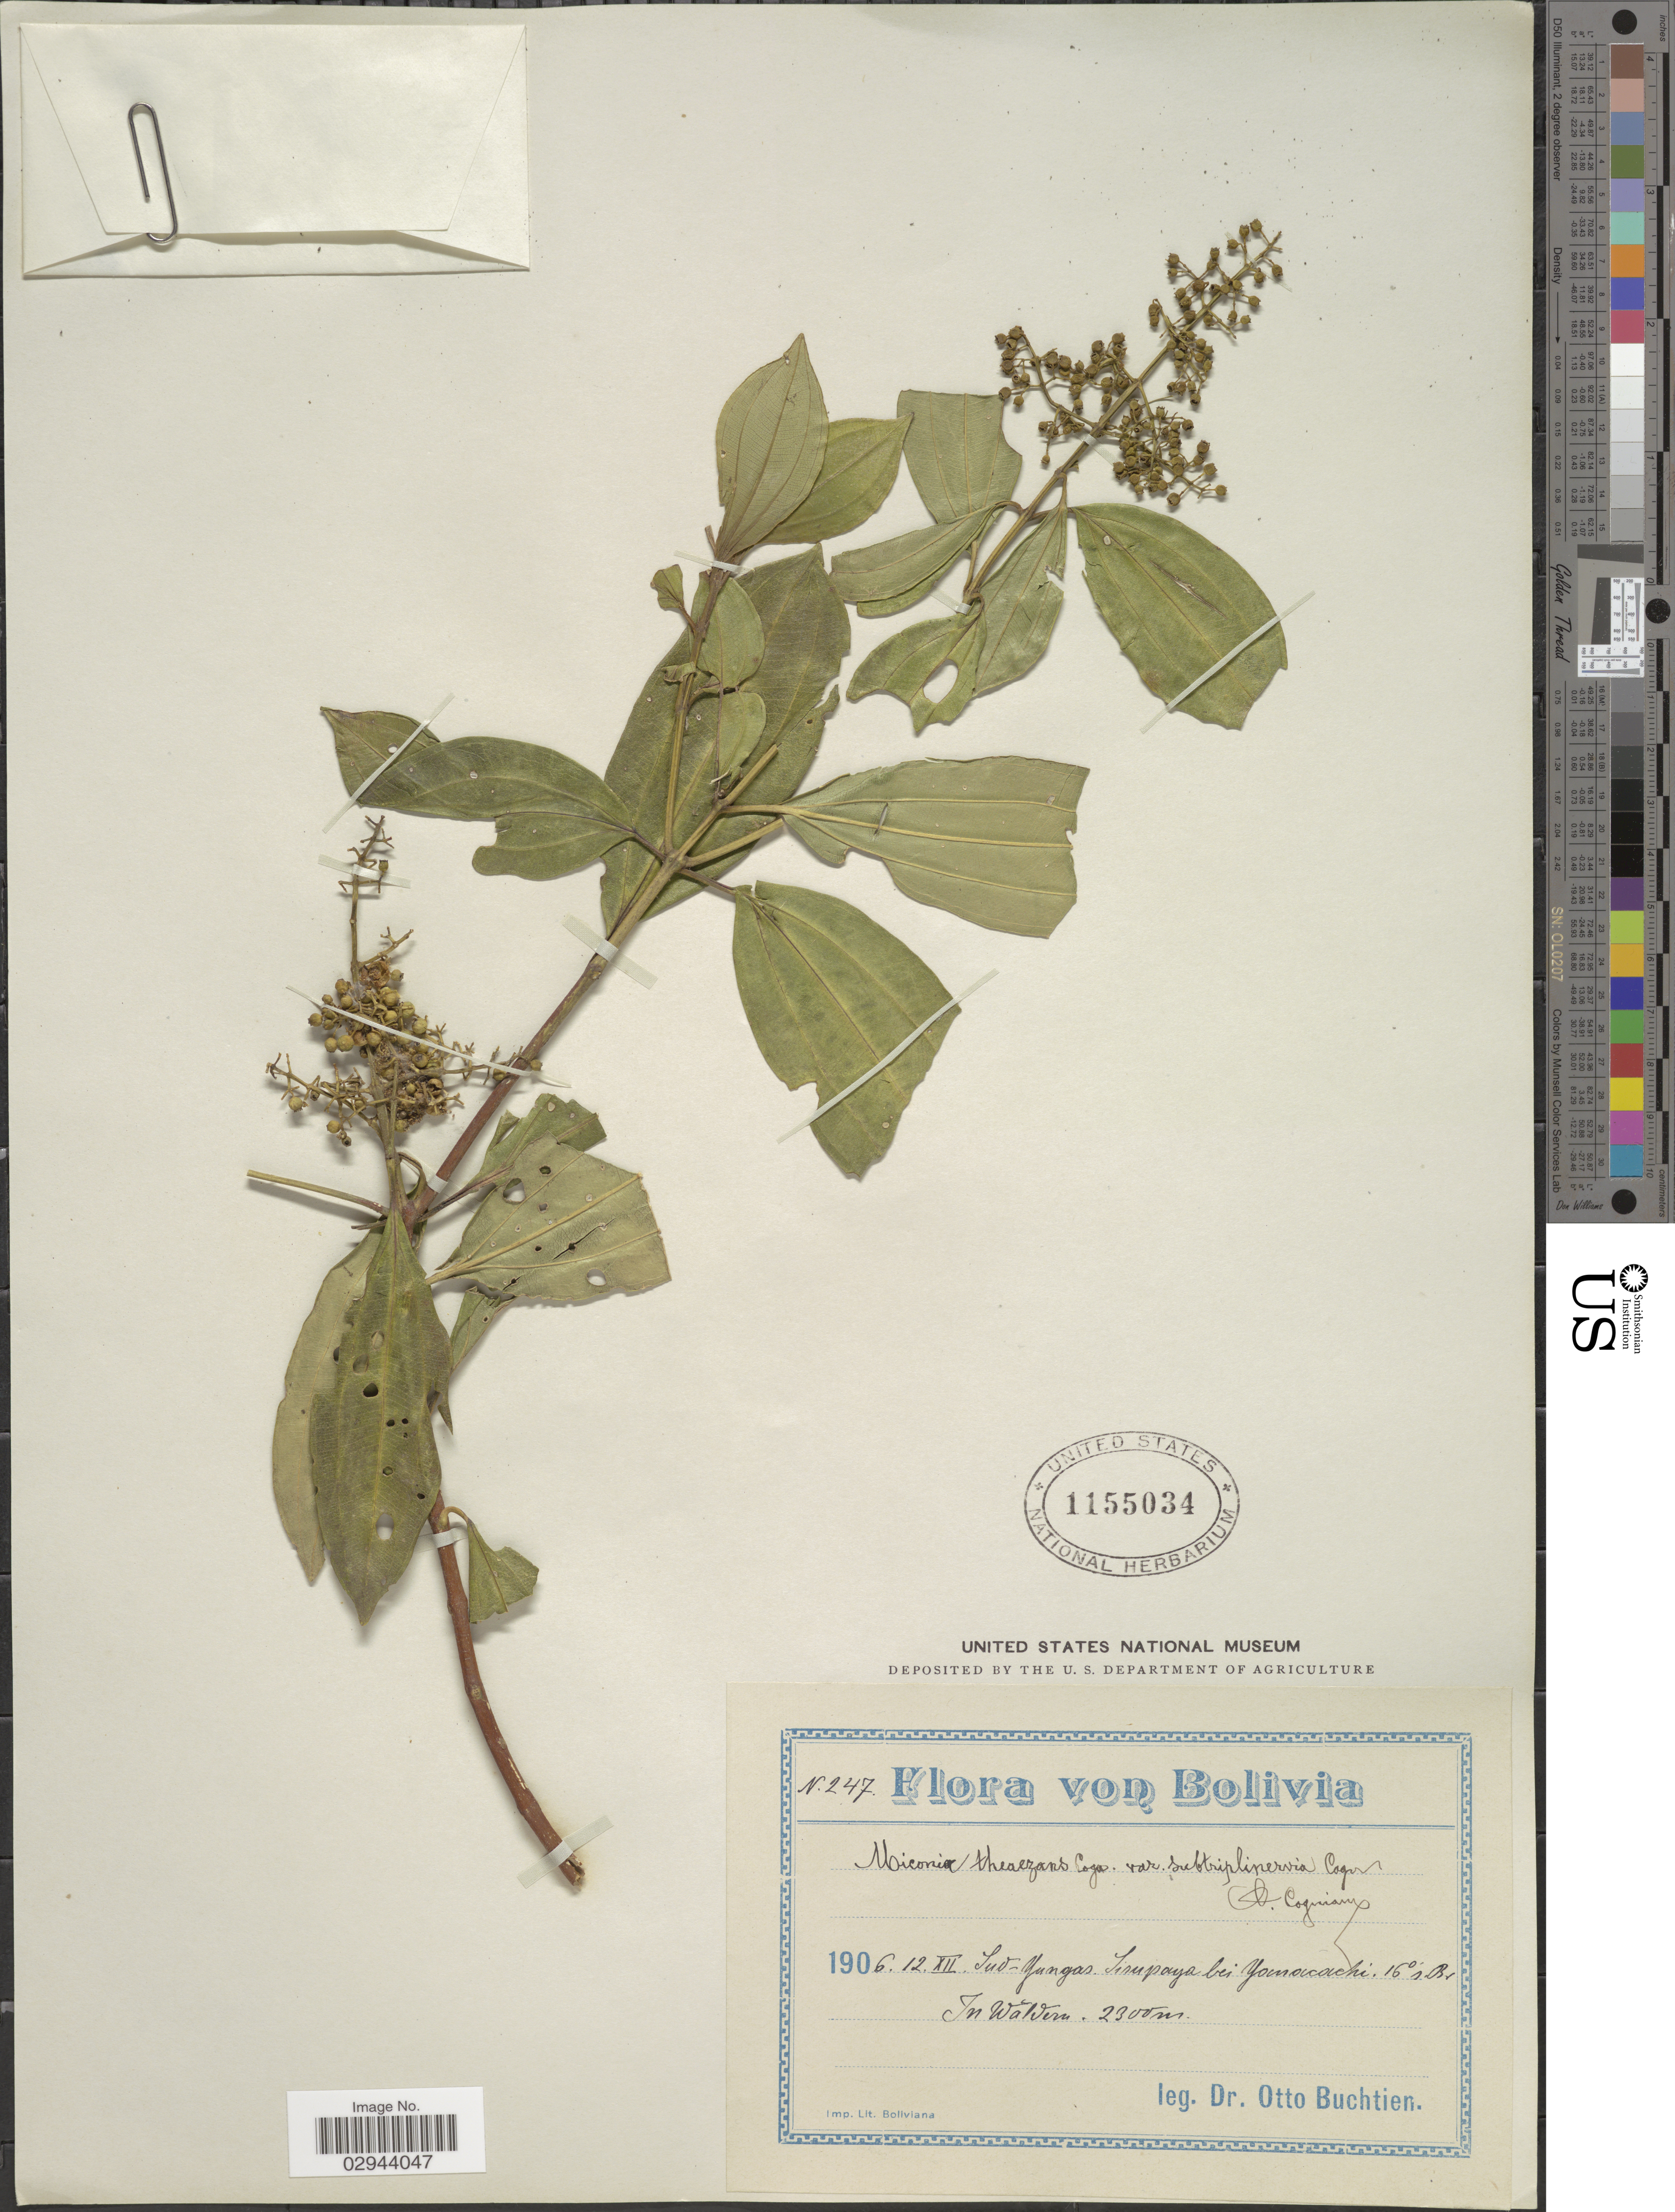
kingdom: Plantae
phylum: Tracheophyta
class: Magnoliopsida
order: Myrtales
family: Melastomataceae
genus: Miconia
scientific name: Miconia theizans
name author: (Bonpl.) Cogn.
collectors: O. Buchtien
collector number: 247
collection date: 1906-12-12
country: Bolivia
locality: Sud-Yungas, Sirapaya bei Yanacachi, 16°s Br.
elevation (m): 2300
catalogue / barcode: US 1155034